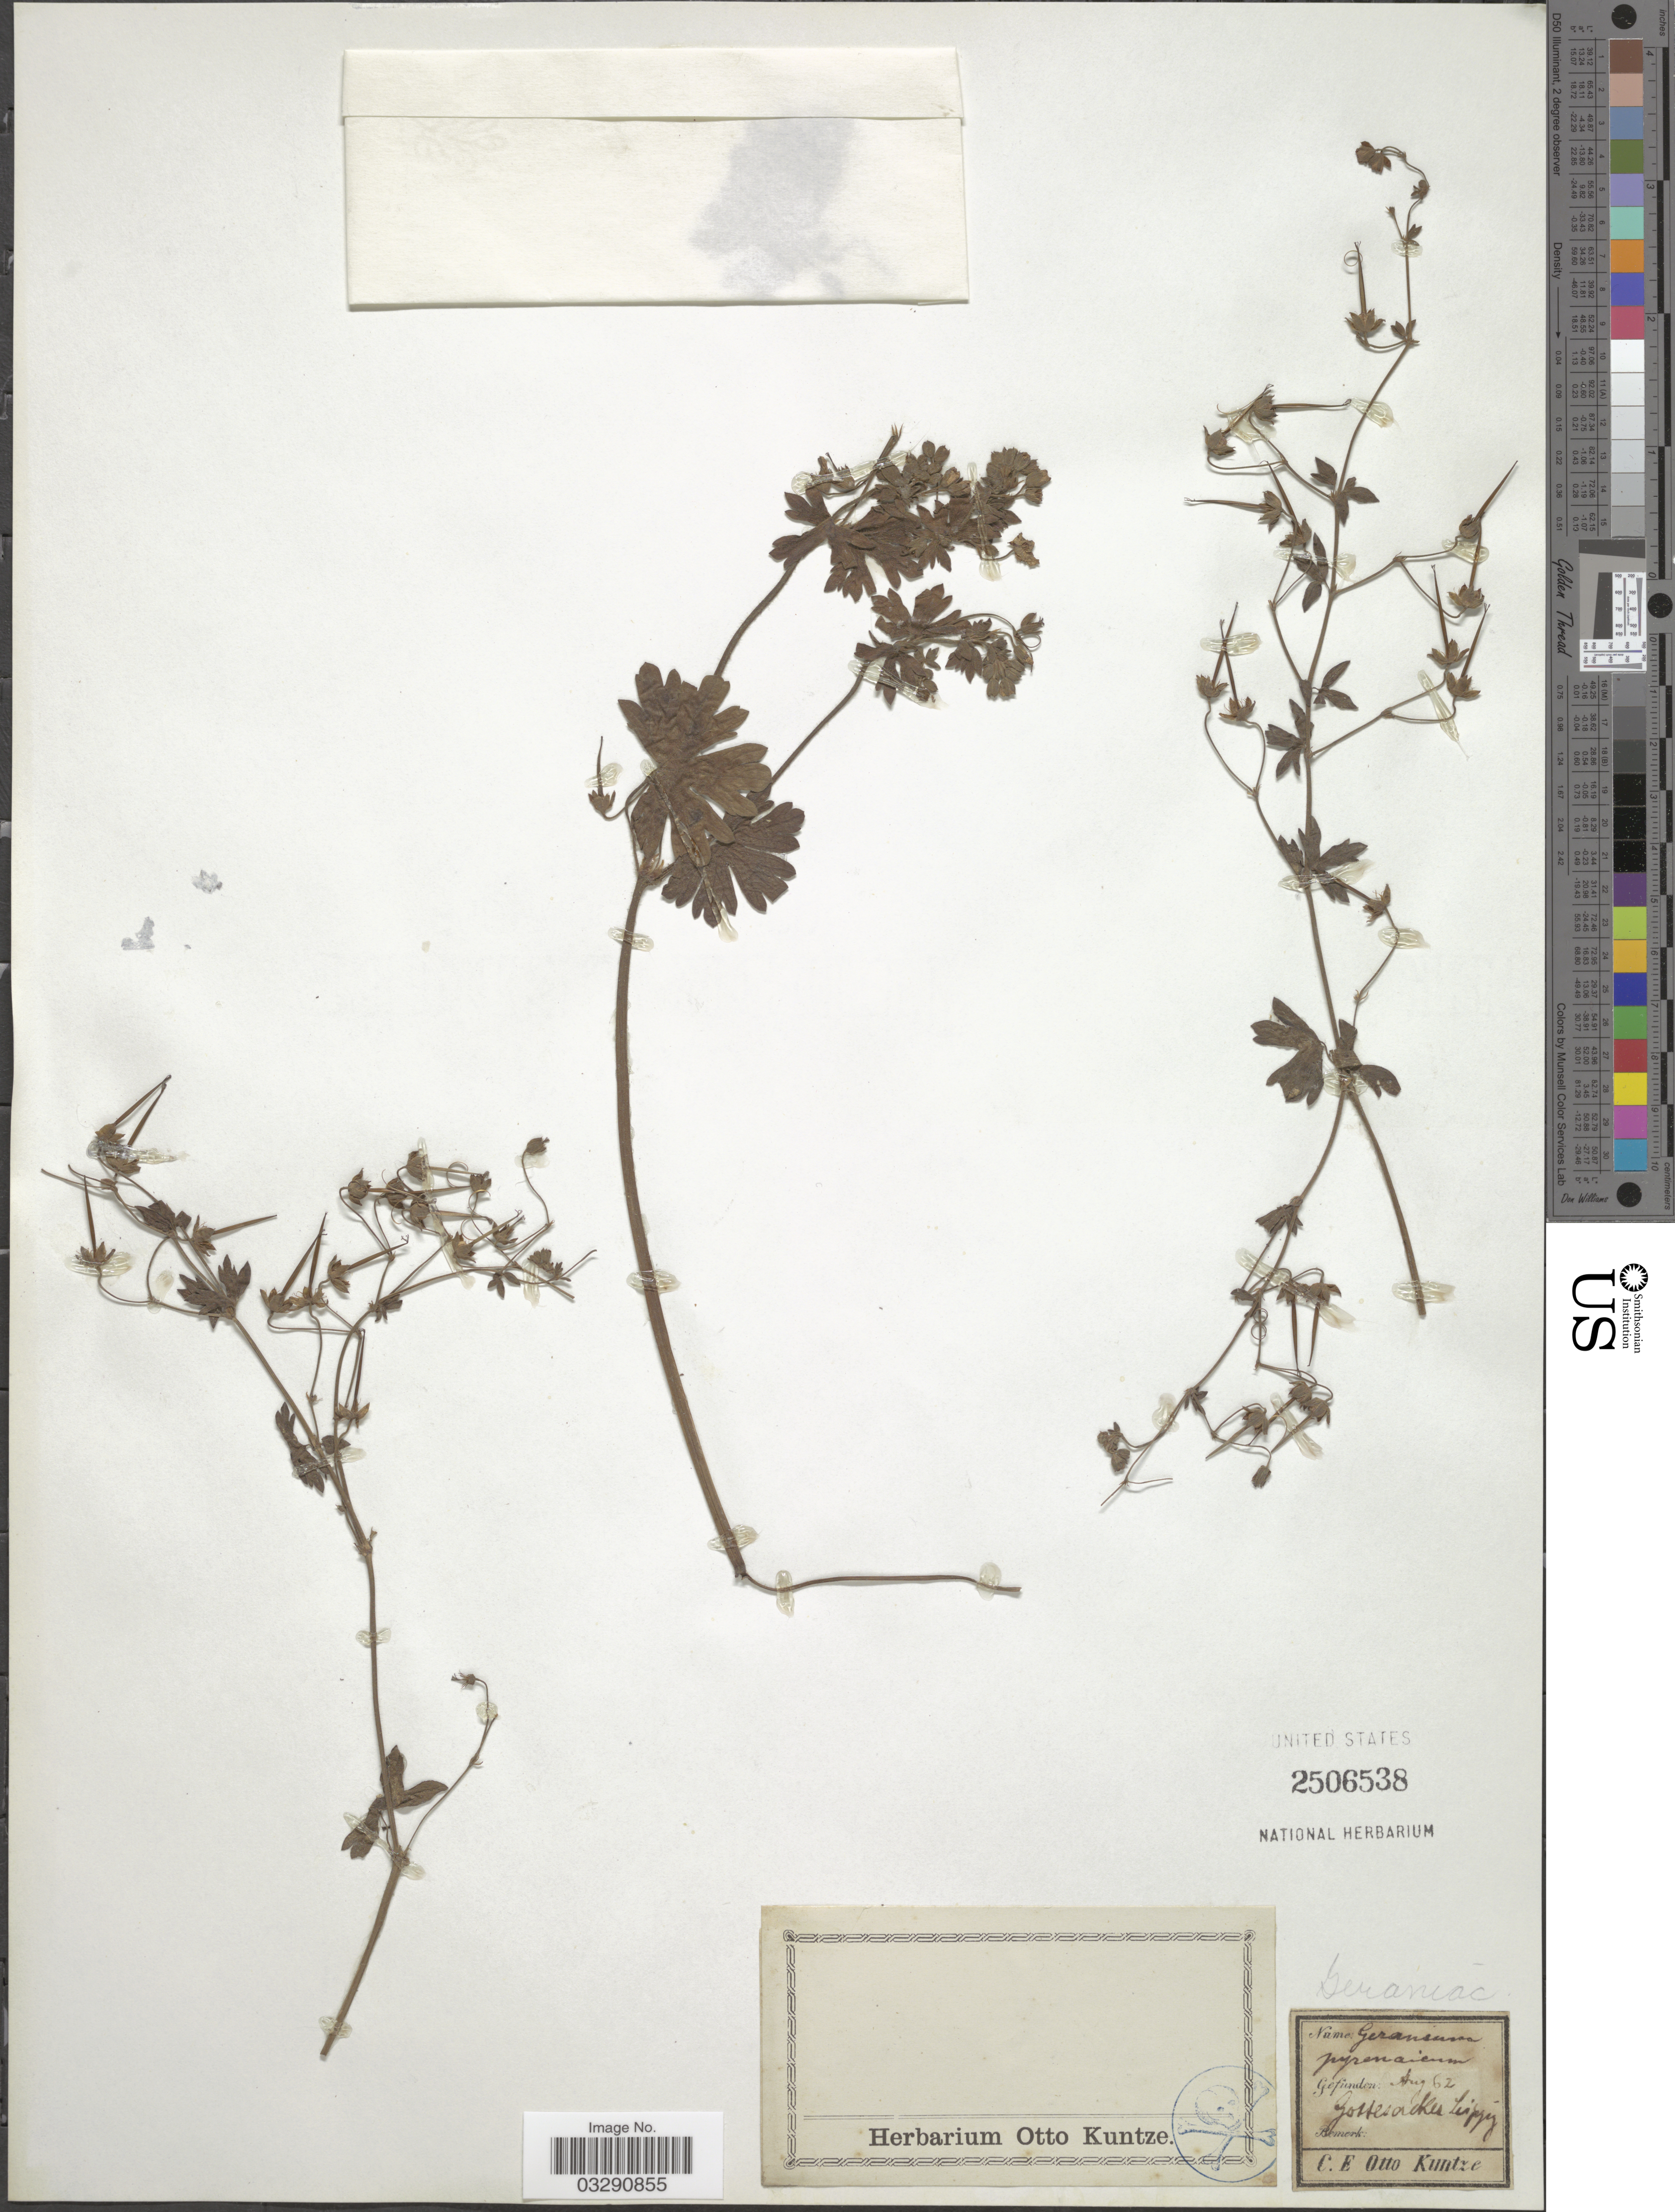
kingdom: Plantae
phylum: Tracheophyta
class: Magnoliopsida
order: Geraniales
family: Geraniaceae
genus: Geranium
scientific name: Geranium pyrenaicum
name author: Burm. f.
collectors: C.E.O. Kuntze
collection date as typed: Transcribed d/m/y: /8/62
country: Germany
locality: Gossesacker [interpreted] Leipzig.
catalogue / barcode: US 2506538